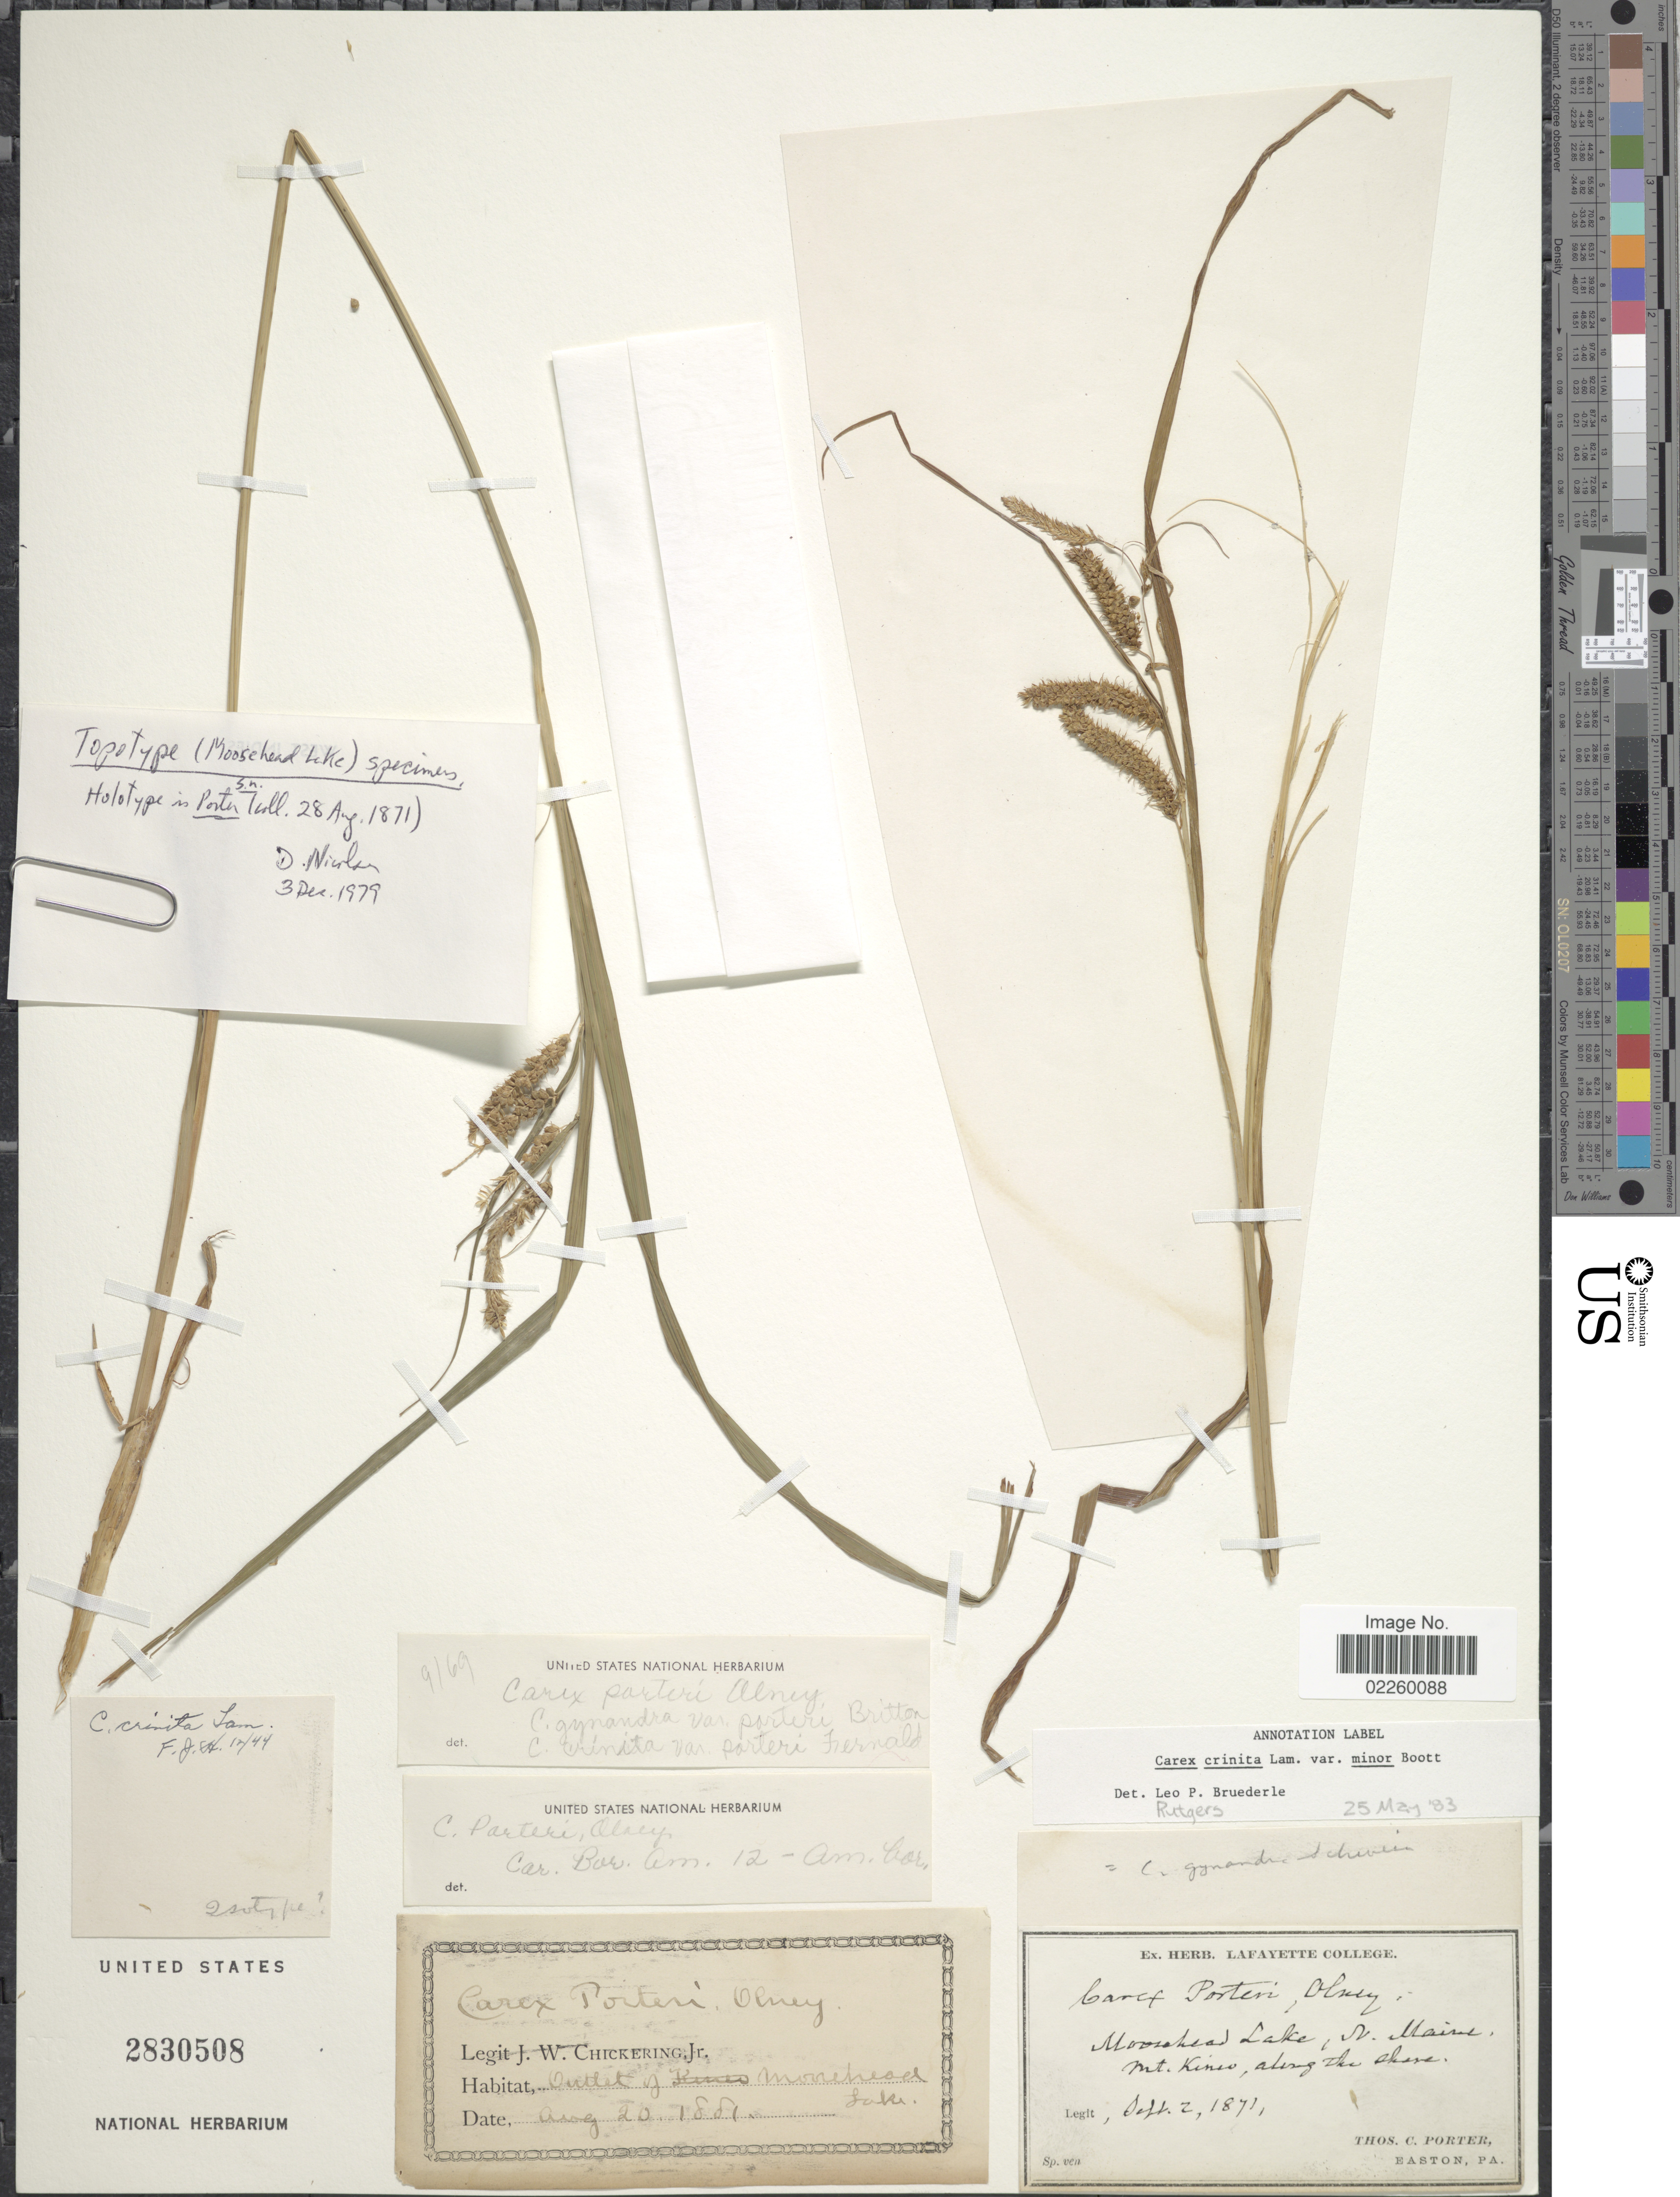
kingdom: Plantae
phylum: Tracheophyta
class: Liliopsida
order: Poales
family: Cyperaceae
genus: Carex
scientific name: Carex crinita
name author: Lam.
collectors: J. W. Chickering Jr.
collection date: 1881-08-20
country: United States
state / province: Maine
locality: Outlet of Moosehead Lake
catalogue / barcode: US 2830508-2